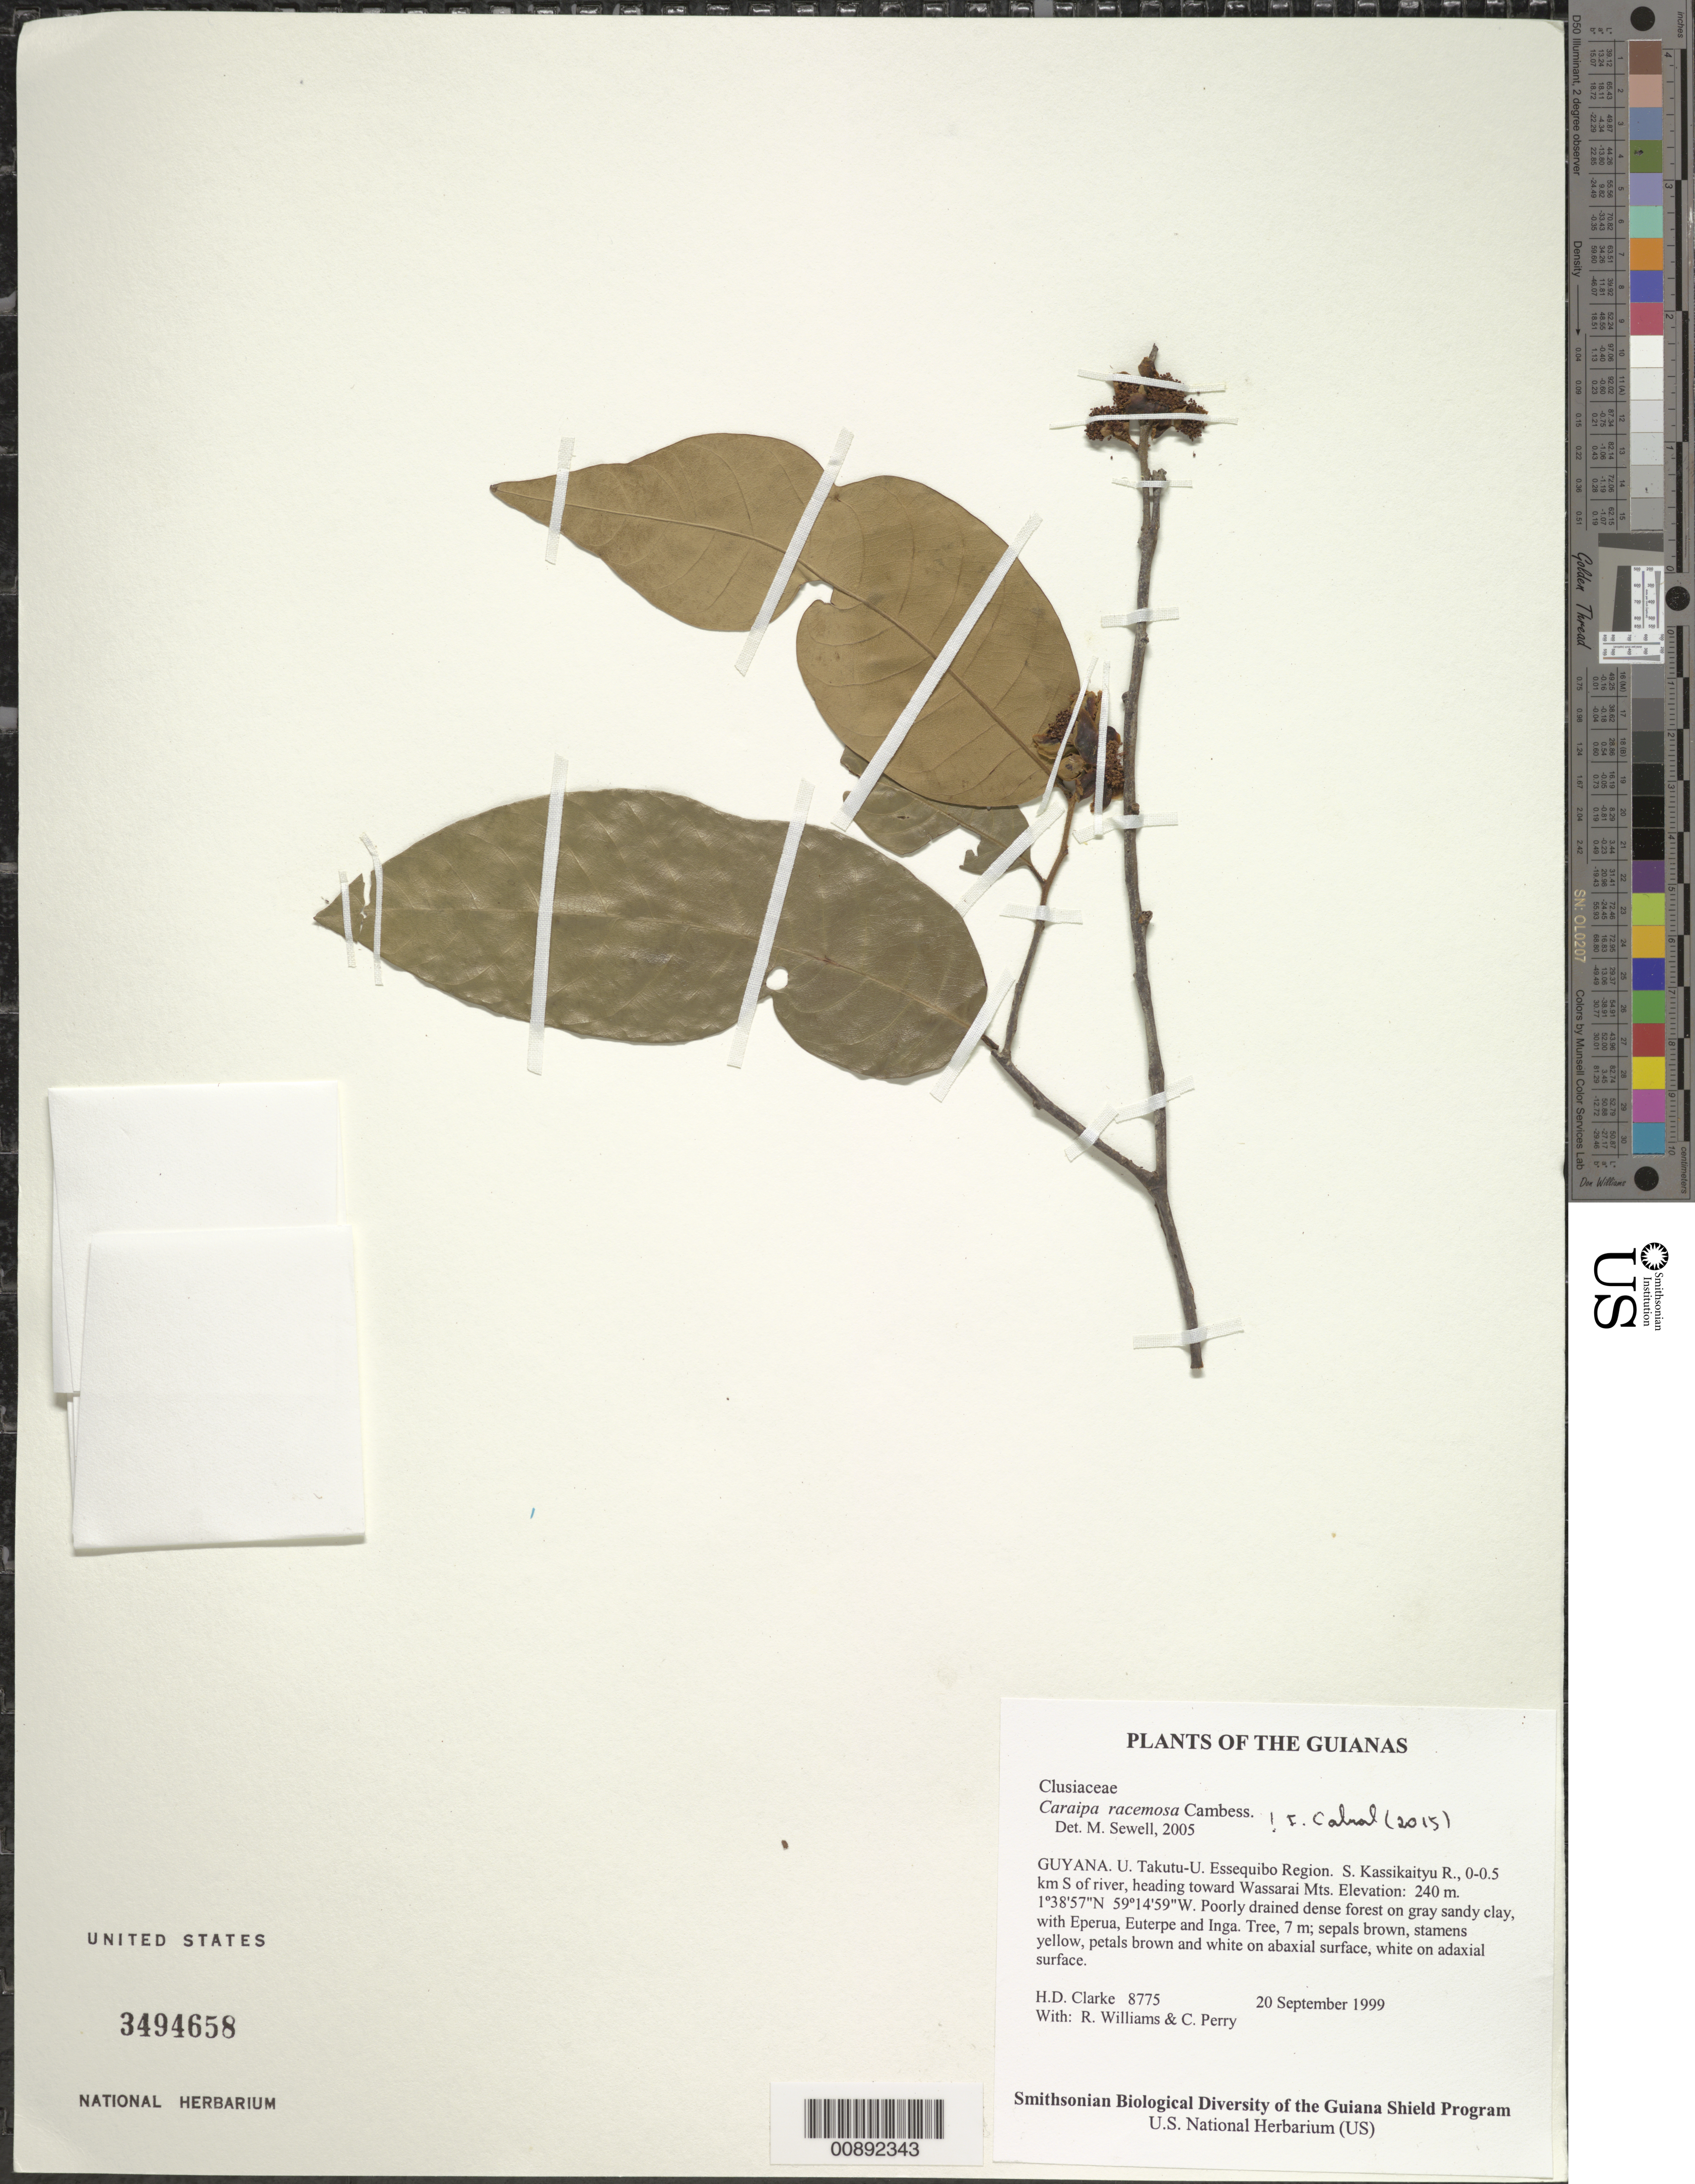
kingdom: Plantae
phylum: Tracheophyta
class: Magnoliopsida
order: Malpighiales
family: Calophyllaceae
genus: Caraipa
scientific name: Caraipa racemosa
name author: Cambess.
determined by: Sewell, M.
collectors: H. D. Clarke, R. Williams & C. Perry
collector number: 8775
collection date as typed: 20 September 1999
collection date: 1999-09-20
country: Guyana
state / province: U. Takutu-U. Essequibo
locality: S. Kassikaityu R., 0-0.5 km S of river, heading toward Wassarai Mts.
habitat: Poorly drained dense forest on gray sandy clay, with Eperua, Euterpe and Inga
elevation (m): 240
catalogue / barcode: US 3494658